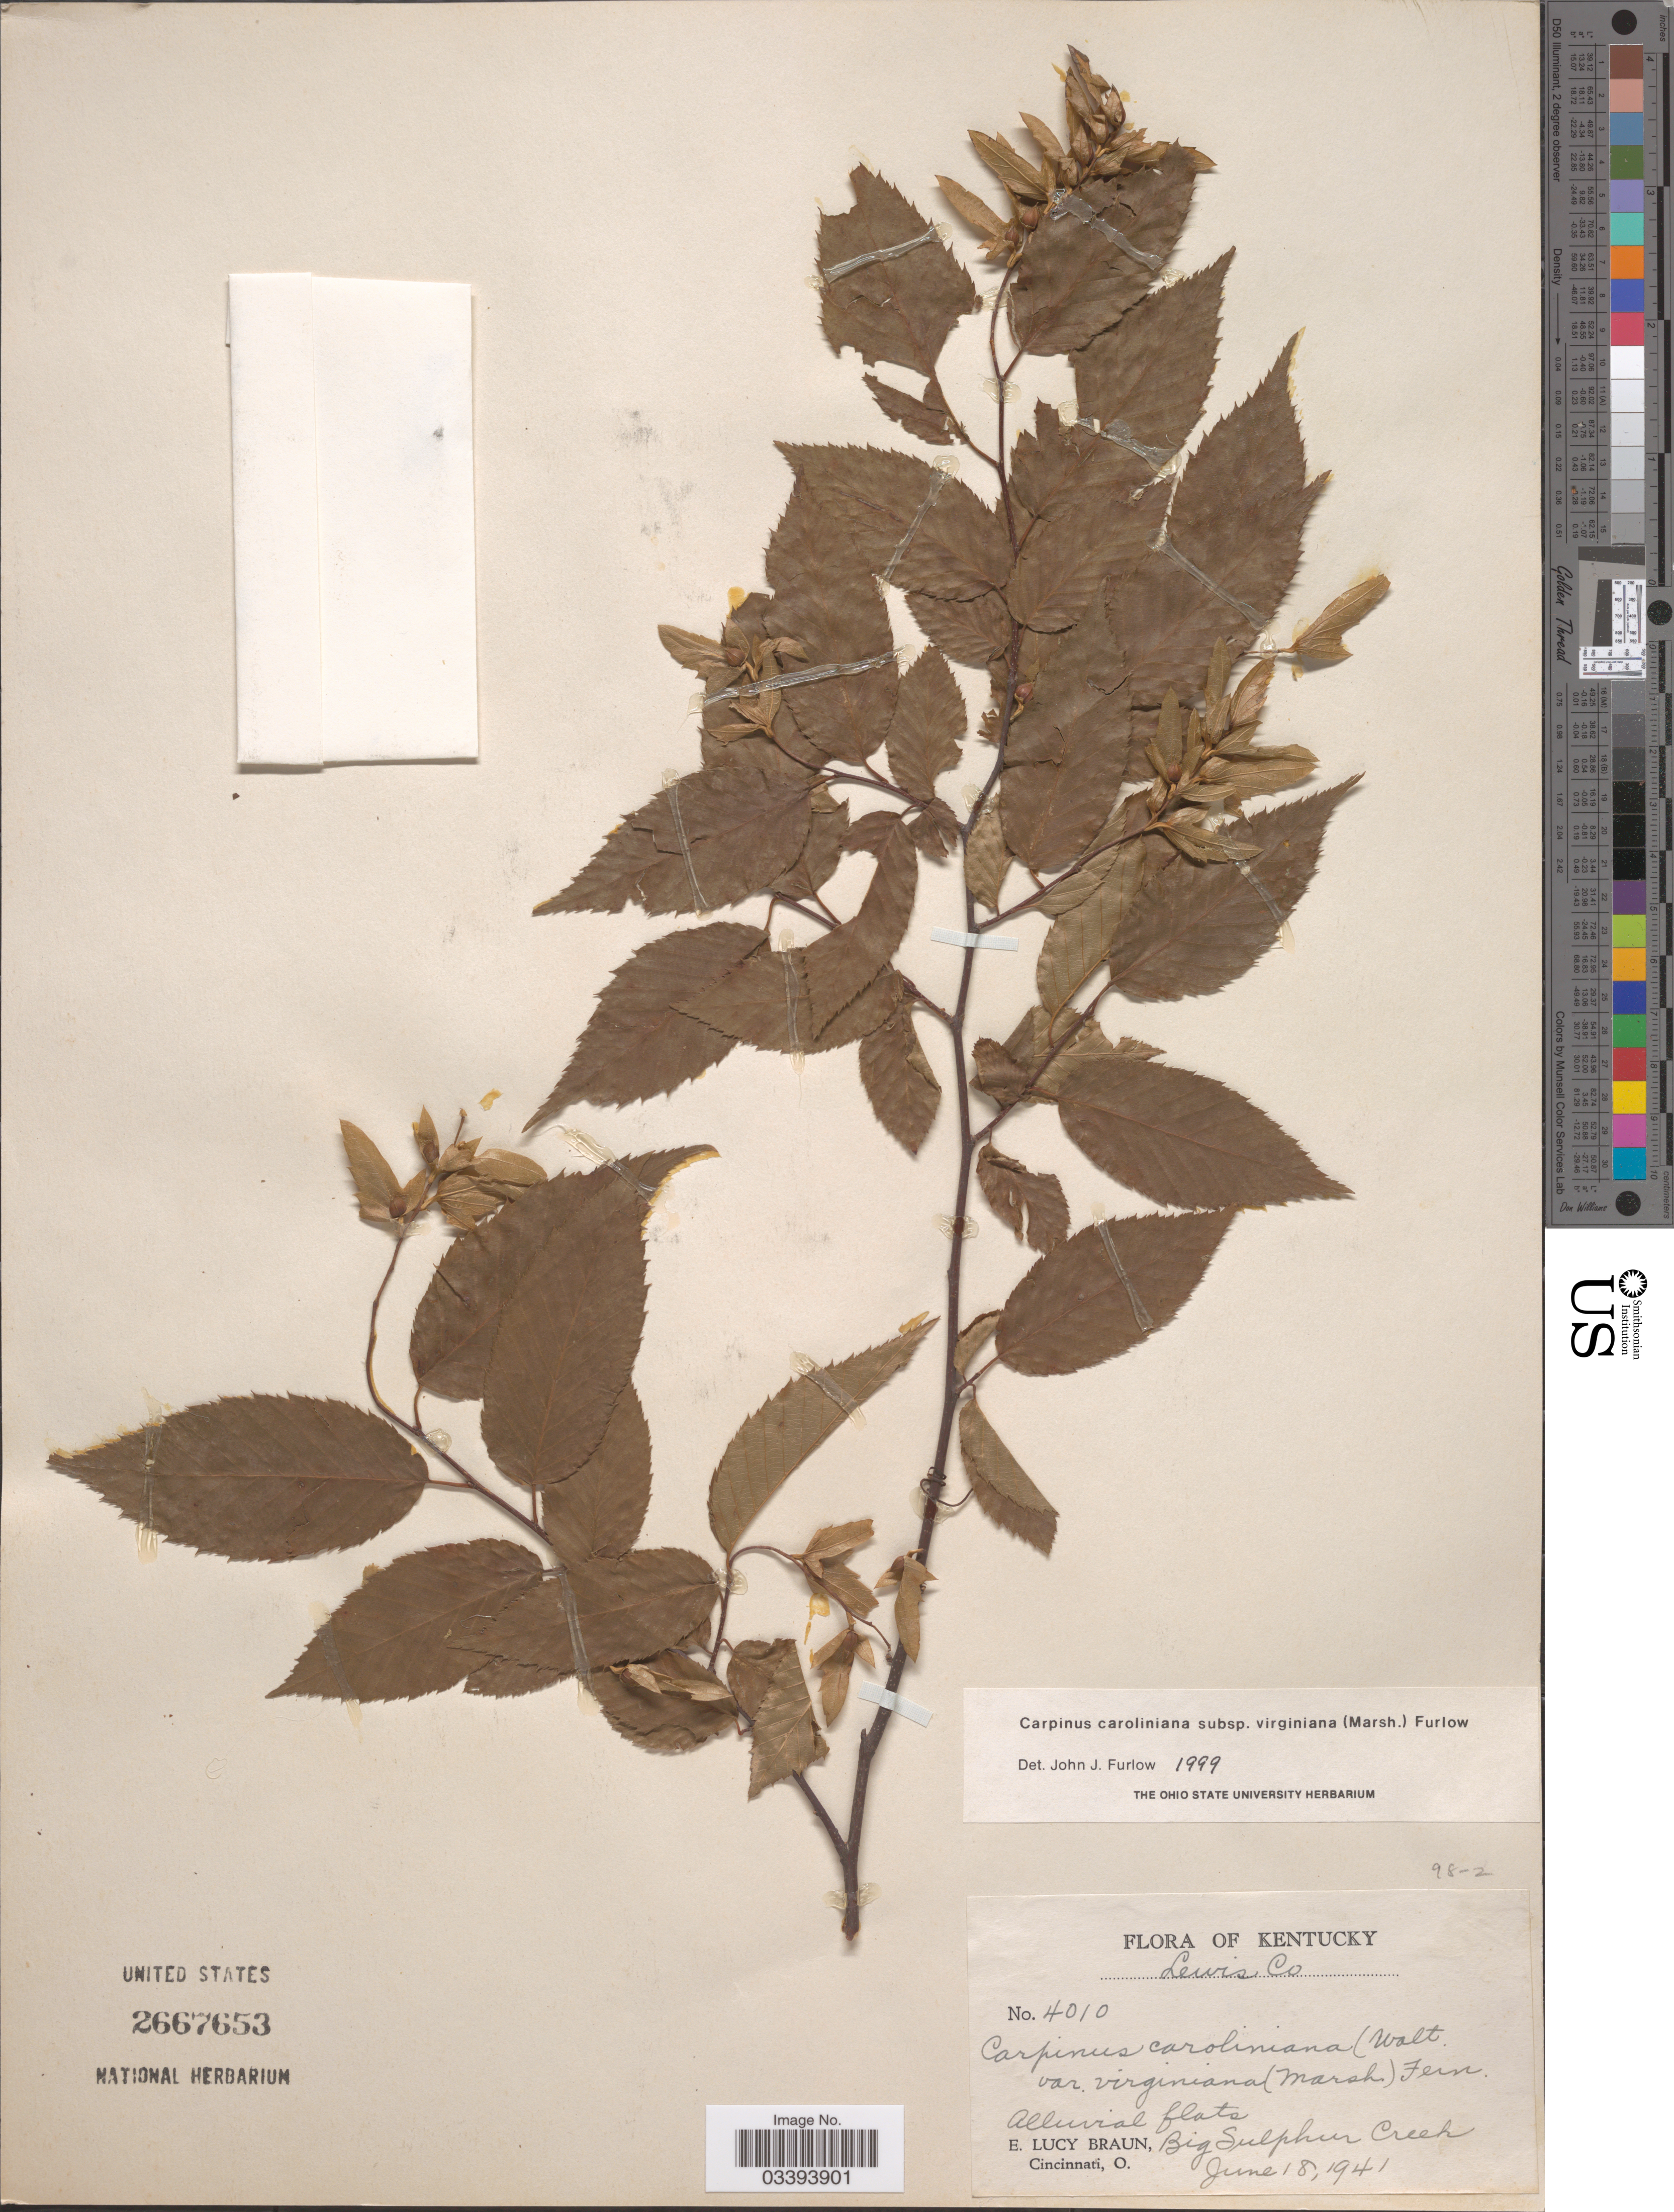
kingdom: Plantae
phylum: Tracheophyta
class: Magnoliopsida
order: Fagales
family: Betulaceae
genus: Carpinus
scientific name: Carpinus caroliniana subsp. virginiana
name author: (Marshall) Furlow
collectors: E. L. Braun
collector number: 4010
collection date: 1941-06-18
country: United States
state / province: Kentucky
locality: Lewis Co. Alluvial flats. Big Sulphur Creek.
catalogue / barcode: US 2667653